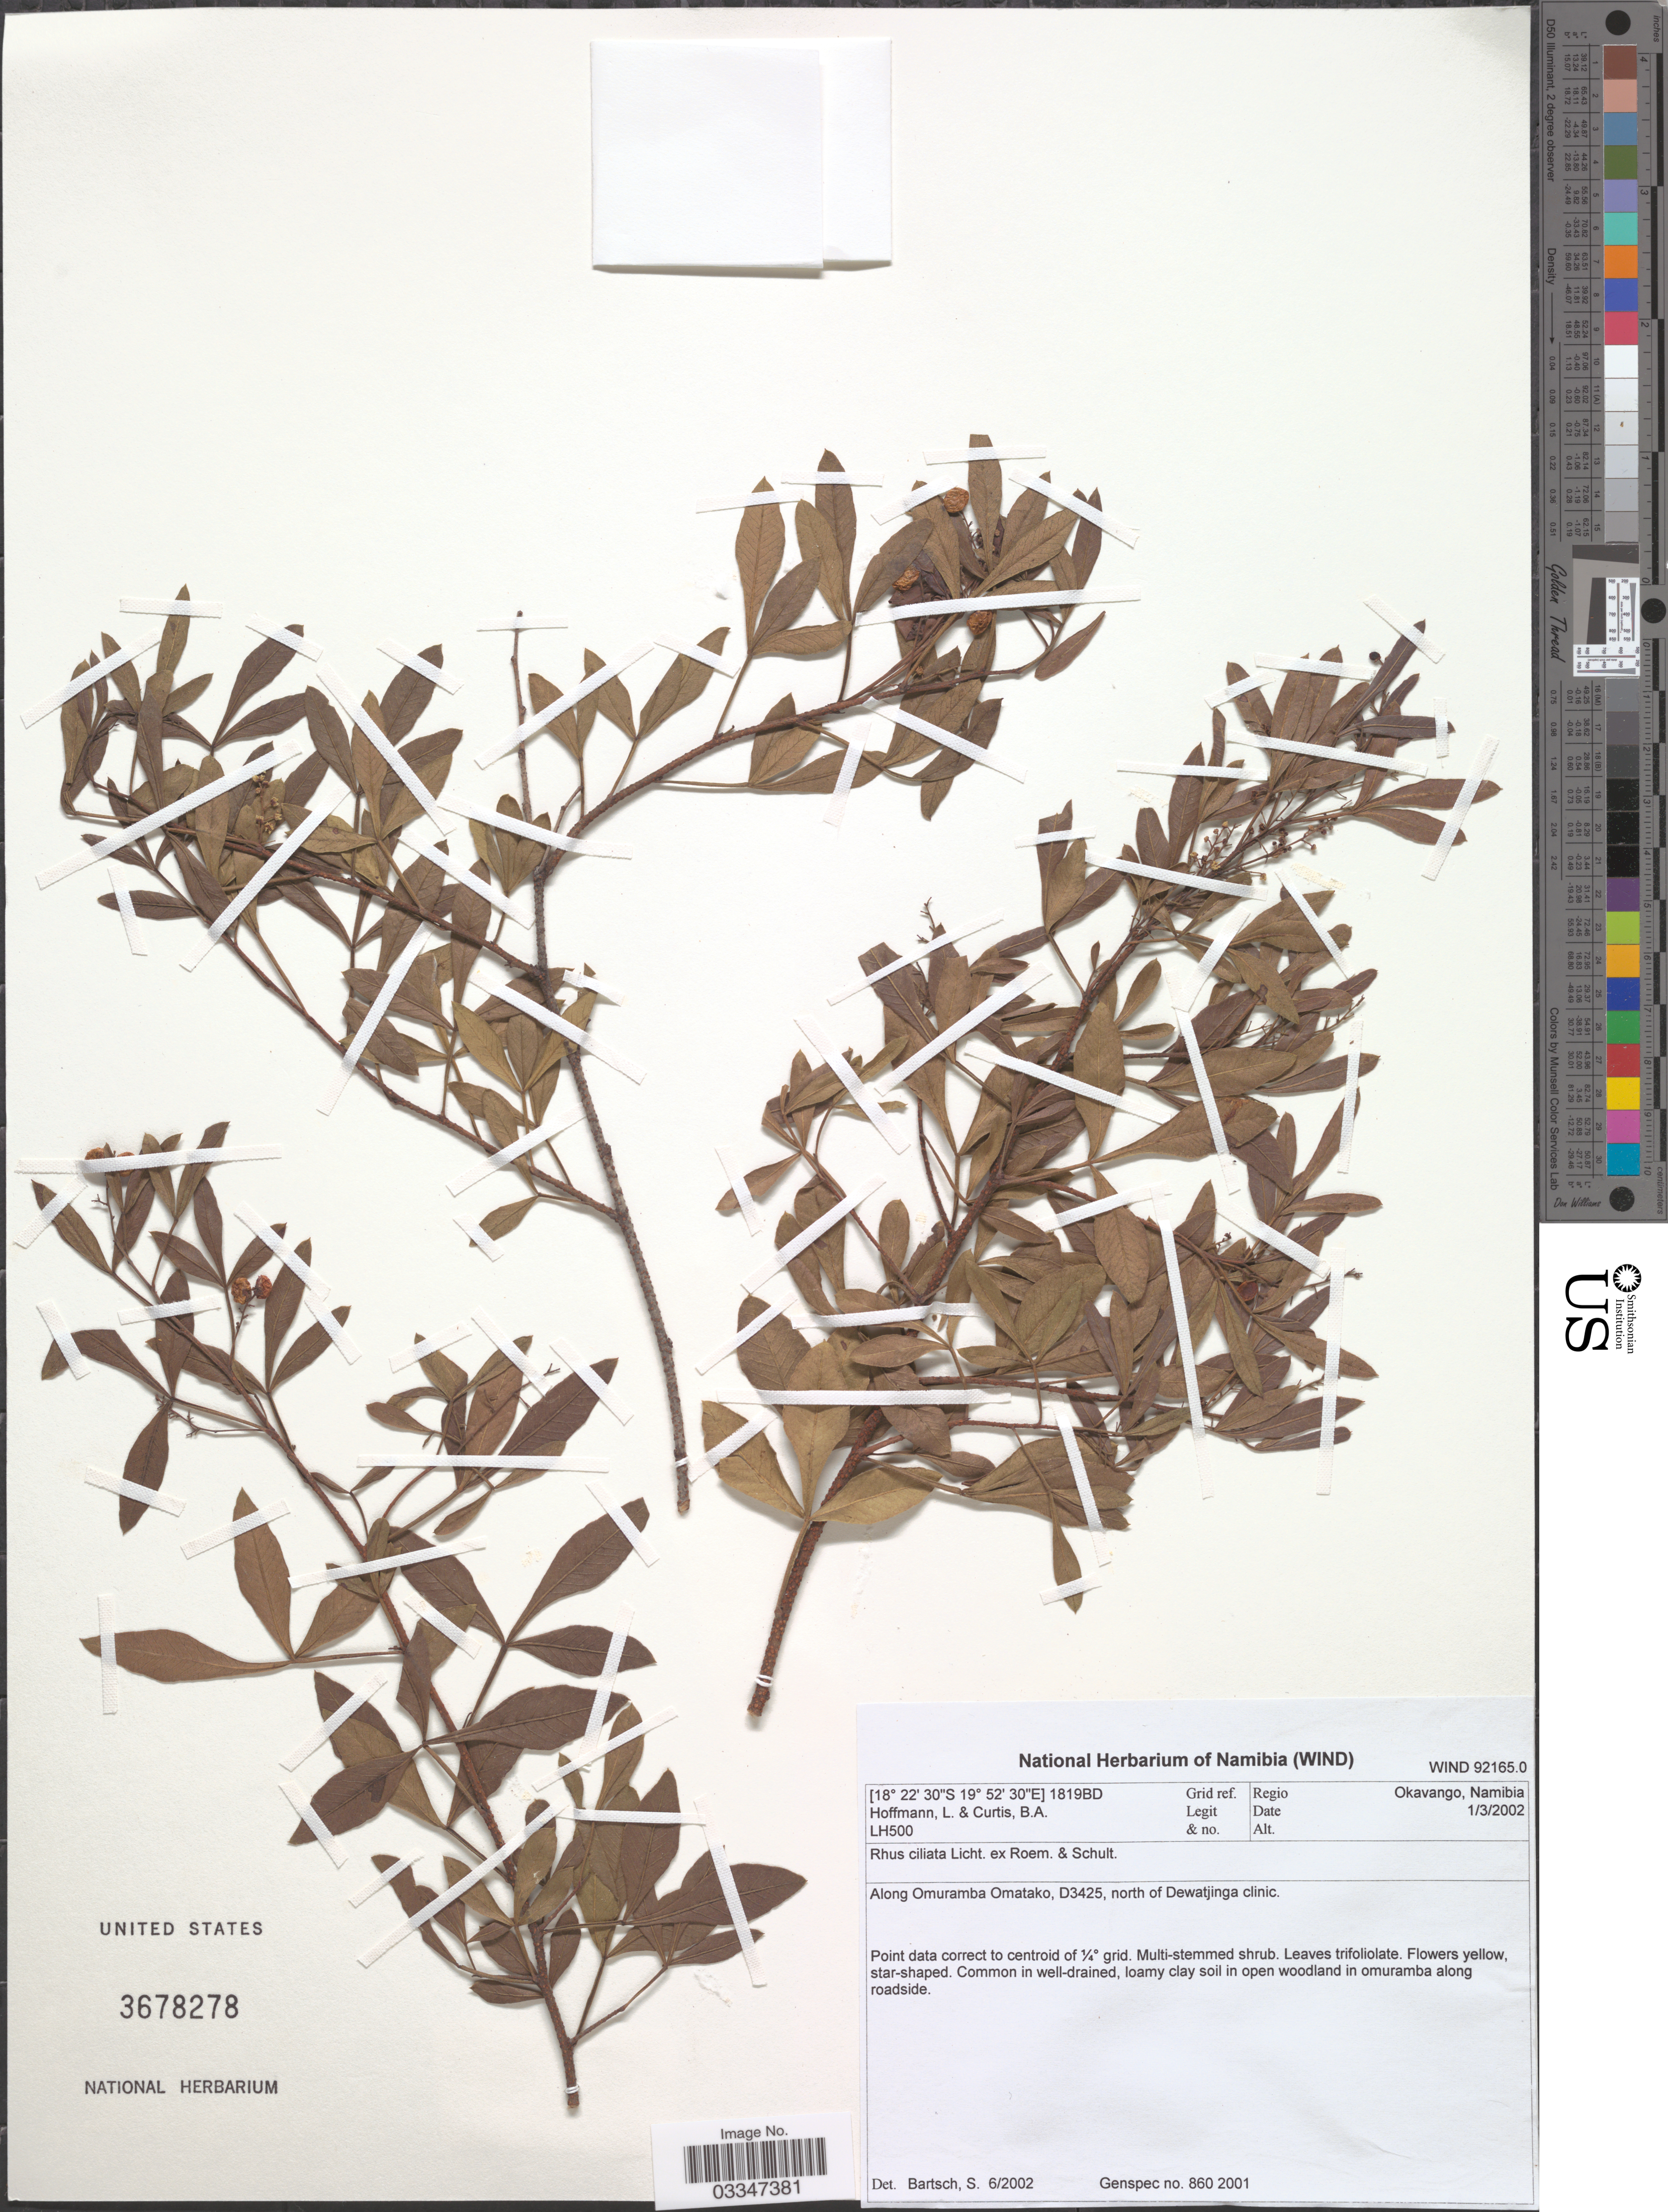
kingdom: Plantae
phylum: Tracheophyta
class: Magnoliopsida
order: Sapindales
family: Anacardiaceae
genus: Rhus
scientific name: Rhus ciliolata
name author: Turcz.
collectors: L. Hoffmann & B. A. Curtis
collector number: LH500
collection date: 2002-03-01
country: Namibia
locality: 1819BD Grid ref. Regio Okavango. Along Omuramba Omatako, D3425, north of Dewatjinga clinic.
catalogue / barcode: US 3678278